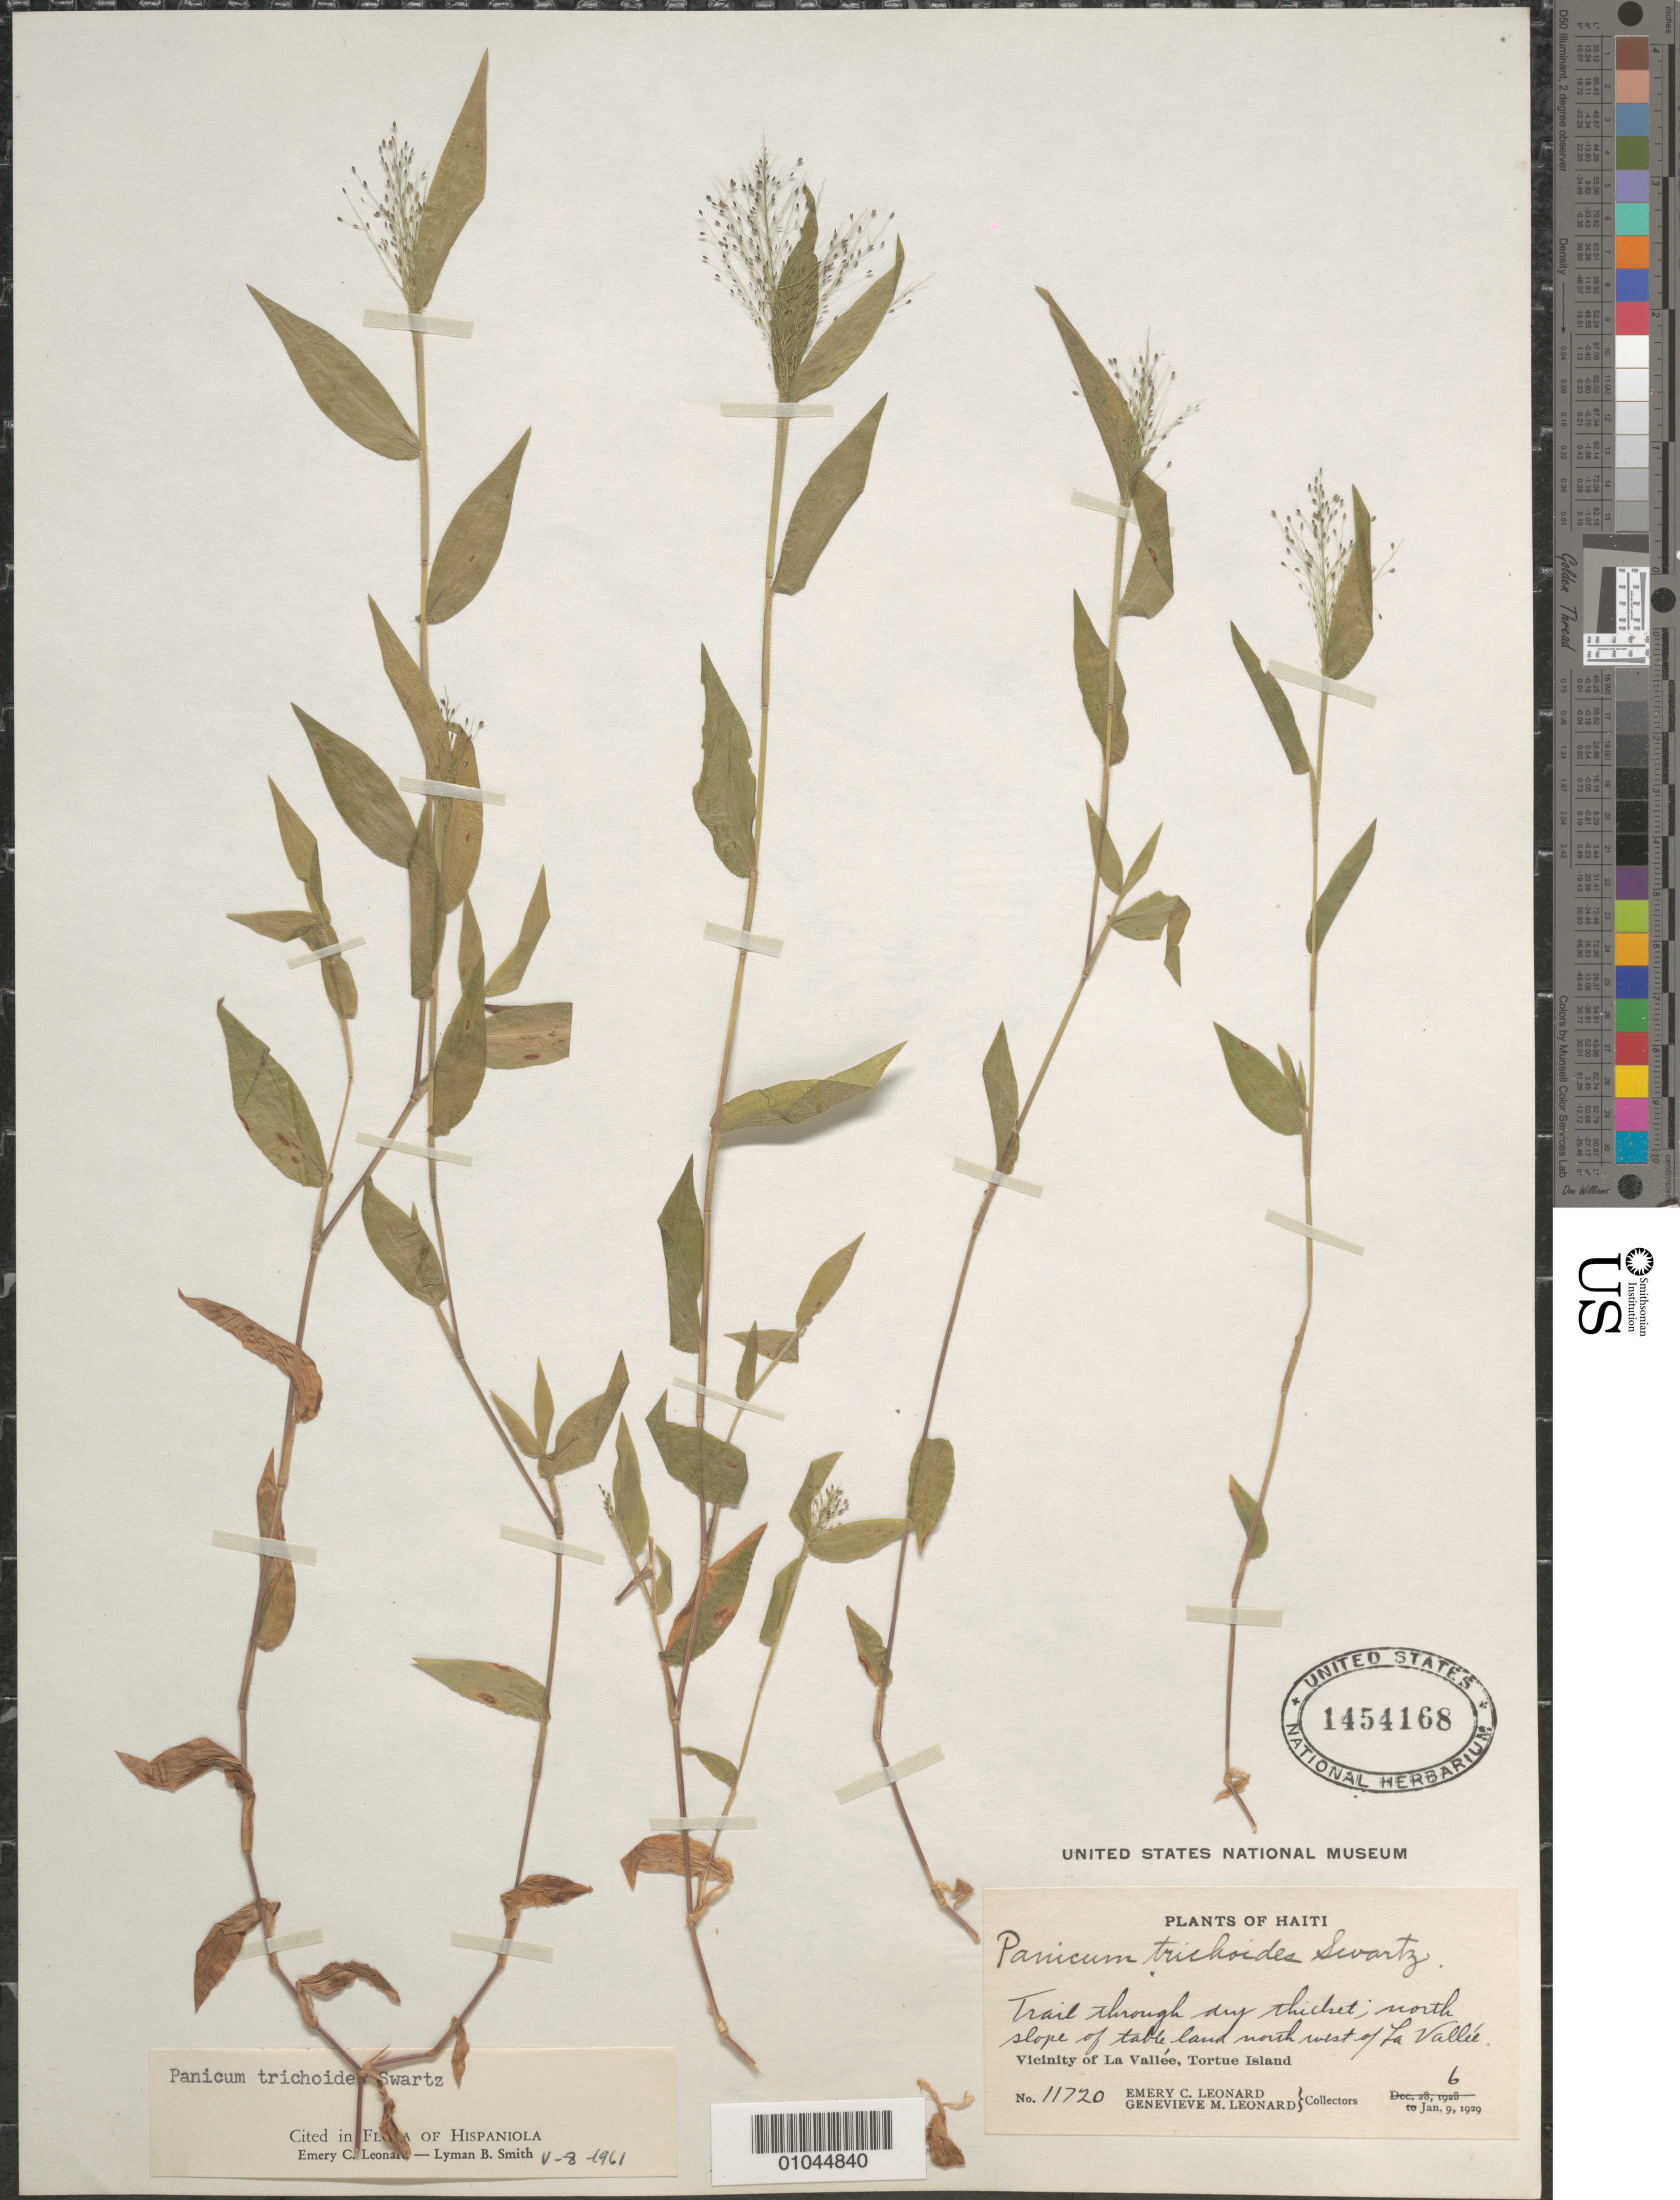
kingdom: Plantae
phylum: Tracheophyta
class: Liliopsida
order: Poales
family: Poaceae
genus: Panicum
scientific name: Panicum trichoides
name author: Sw.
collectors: E. C. Leonard & G. M. Leonard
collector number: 11720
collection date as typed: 06 Jan 1929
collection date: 1929-01-06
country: Haiti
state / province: Nord-Óuest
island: Île de la Tortue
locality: Vicinity of La Vallee, Tortue Island, NW of La Vallee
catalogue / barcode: US 1454168